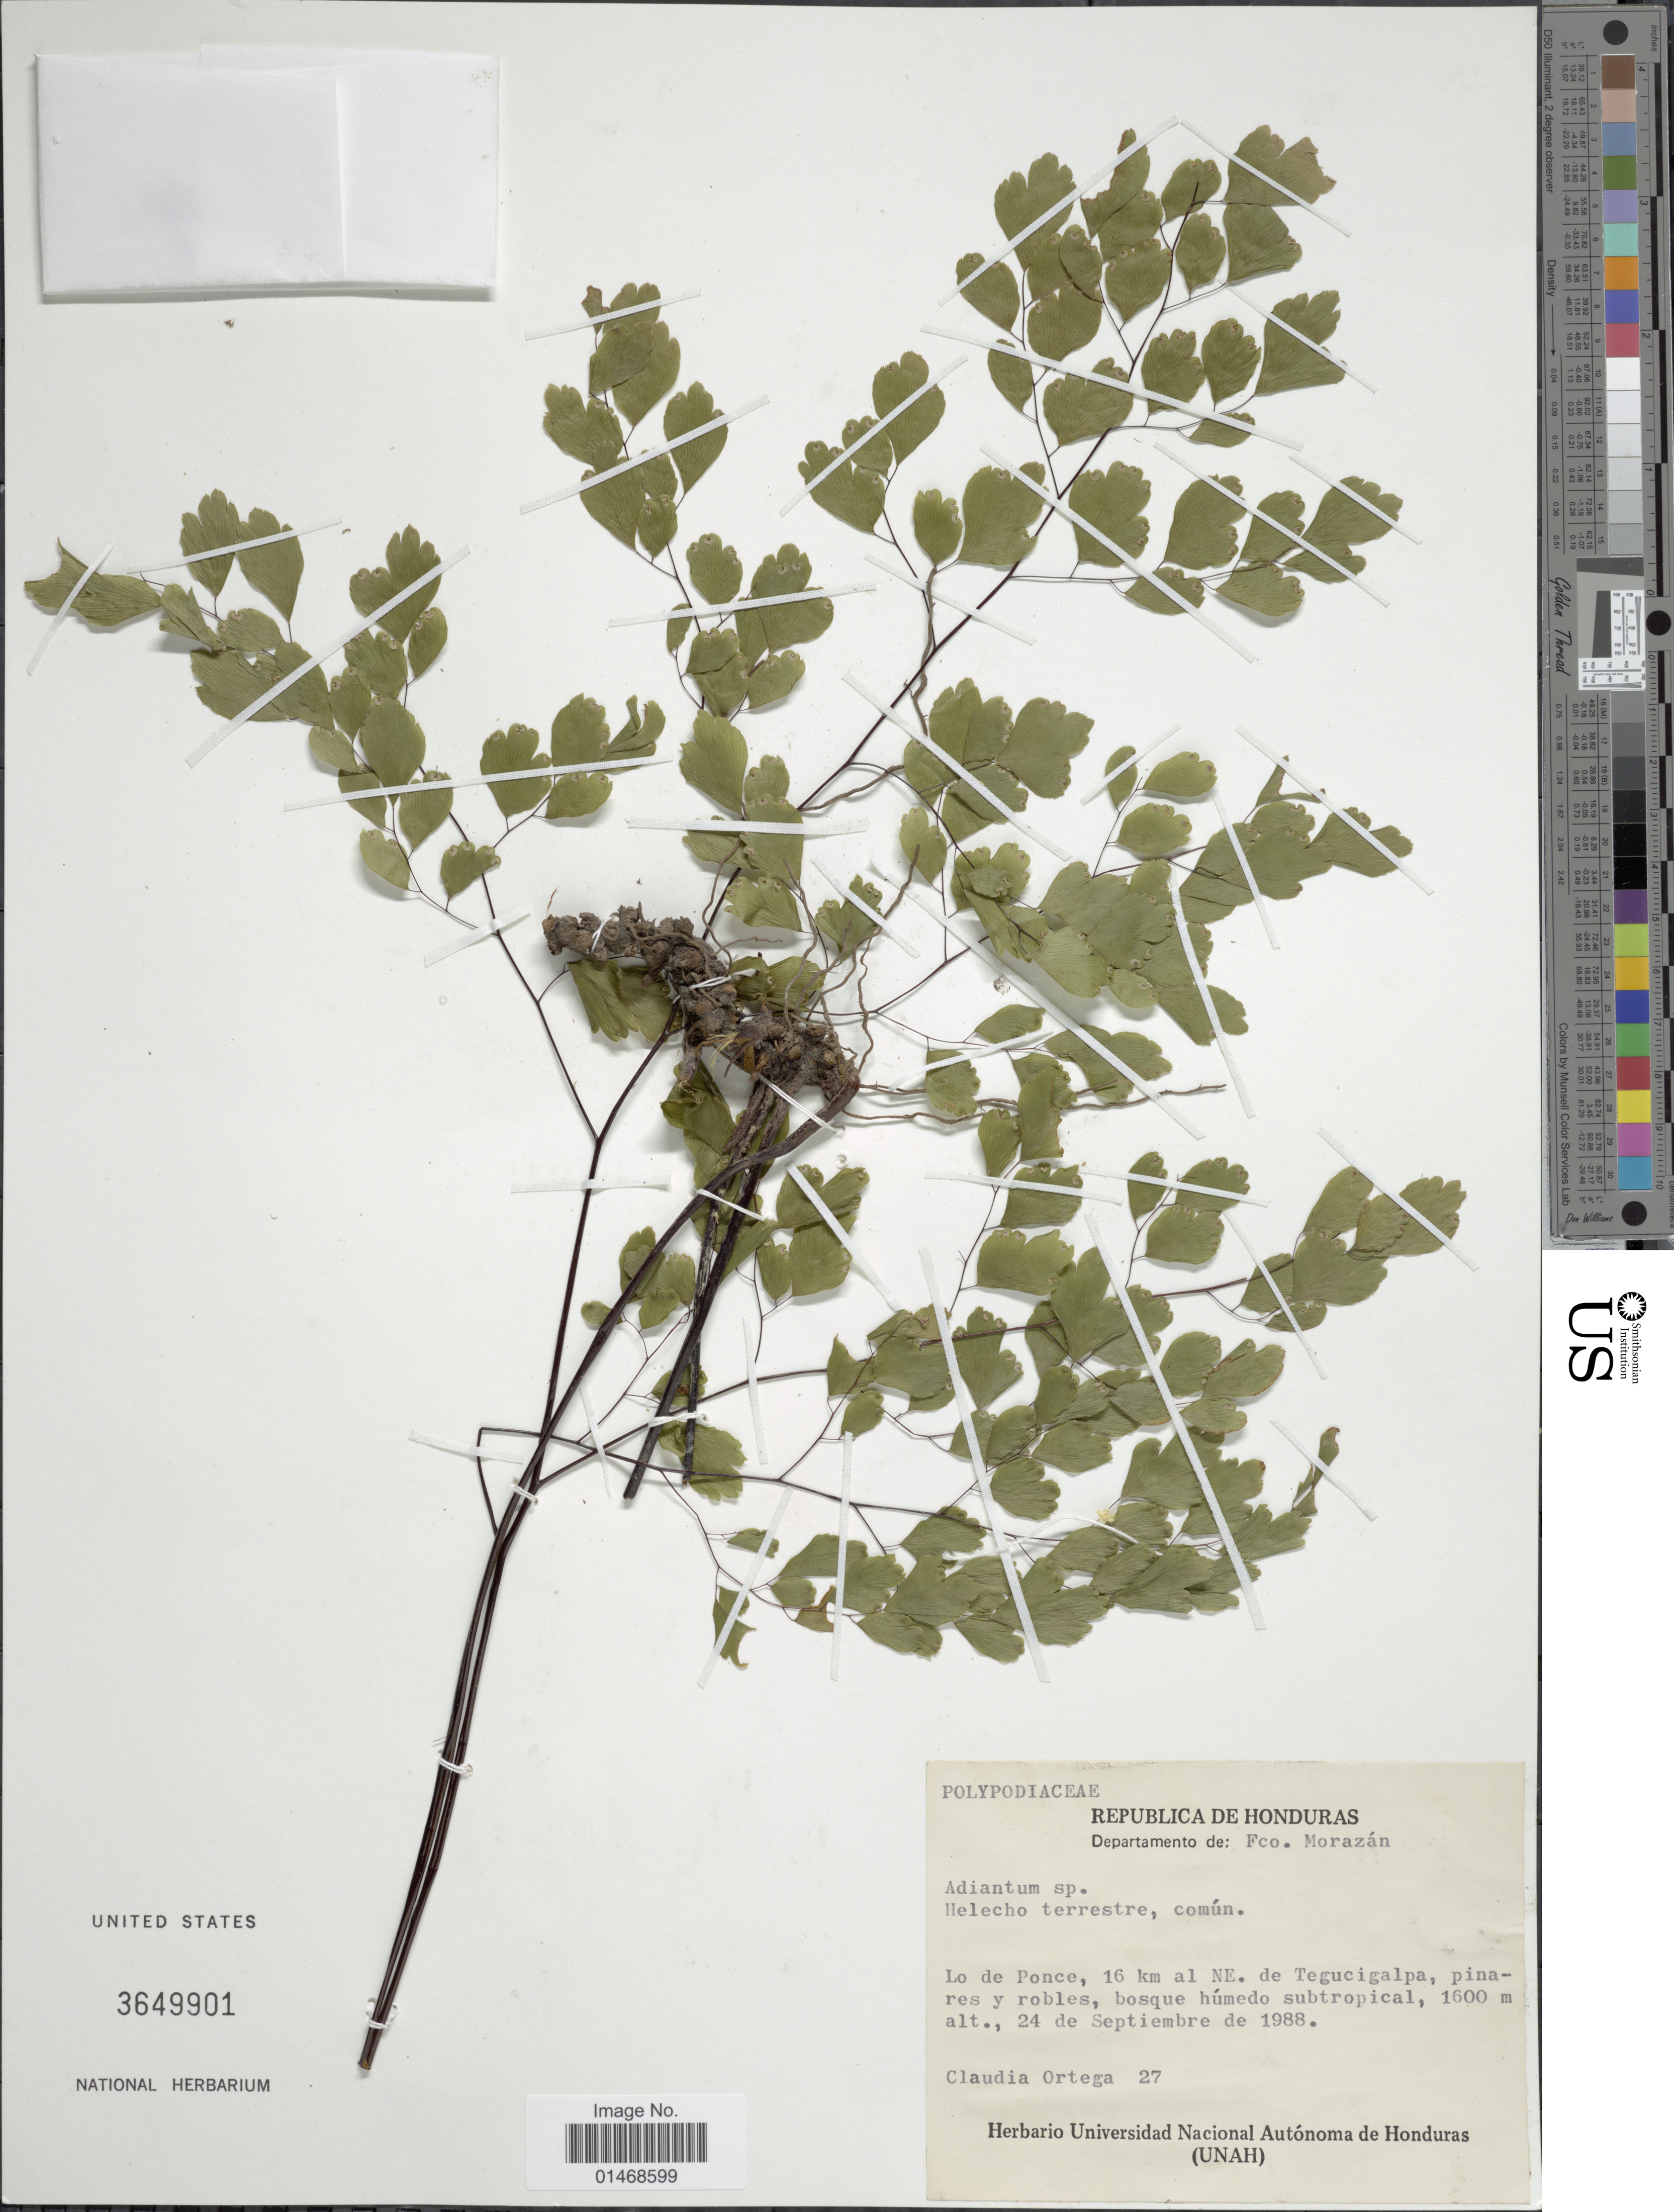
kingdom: Plantae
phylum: Tracheophyta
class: Polypodiopsida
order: Polypodiales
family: Pteridaceae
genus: Adiantum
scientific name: Adiantum sp.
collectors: C. Ortega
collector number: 27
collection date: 1988-09-24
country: Honduras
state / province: Fco. Morazán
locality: Departamento de: Fco. Morazán, Lo de Ponce, 16 km al NE de Tegucigalpa, pinares y robles, bosque húmedo subtropical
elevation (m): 1600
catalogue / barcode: US 3649901